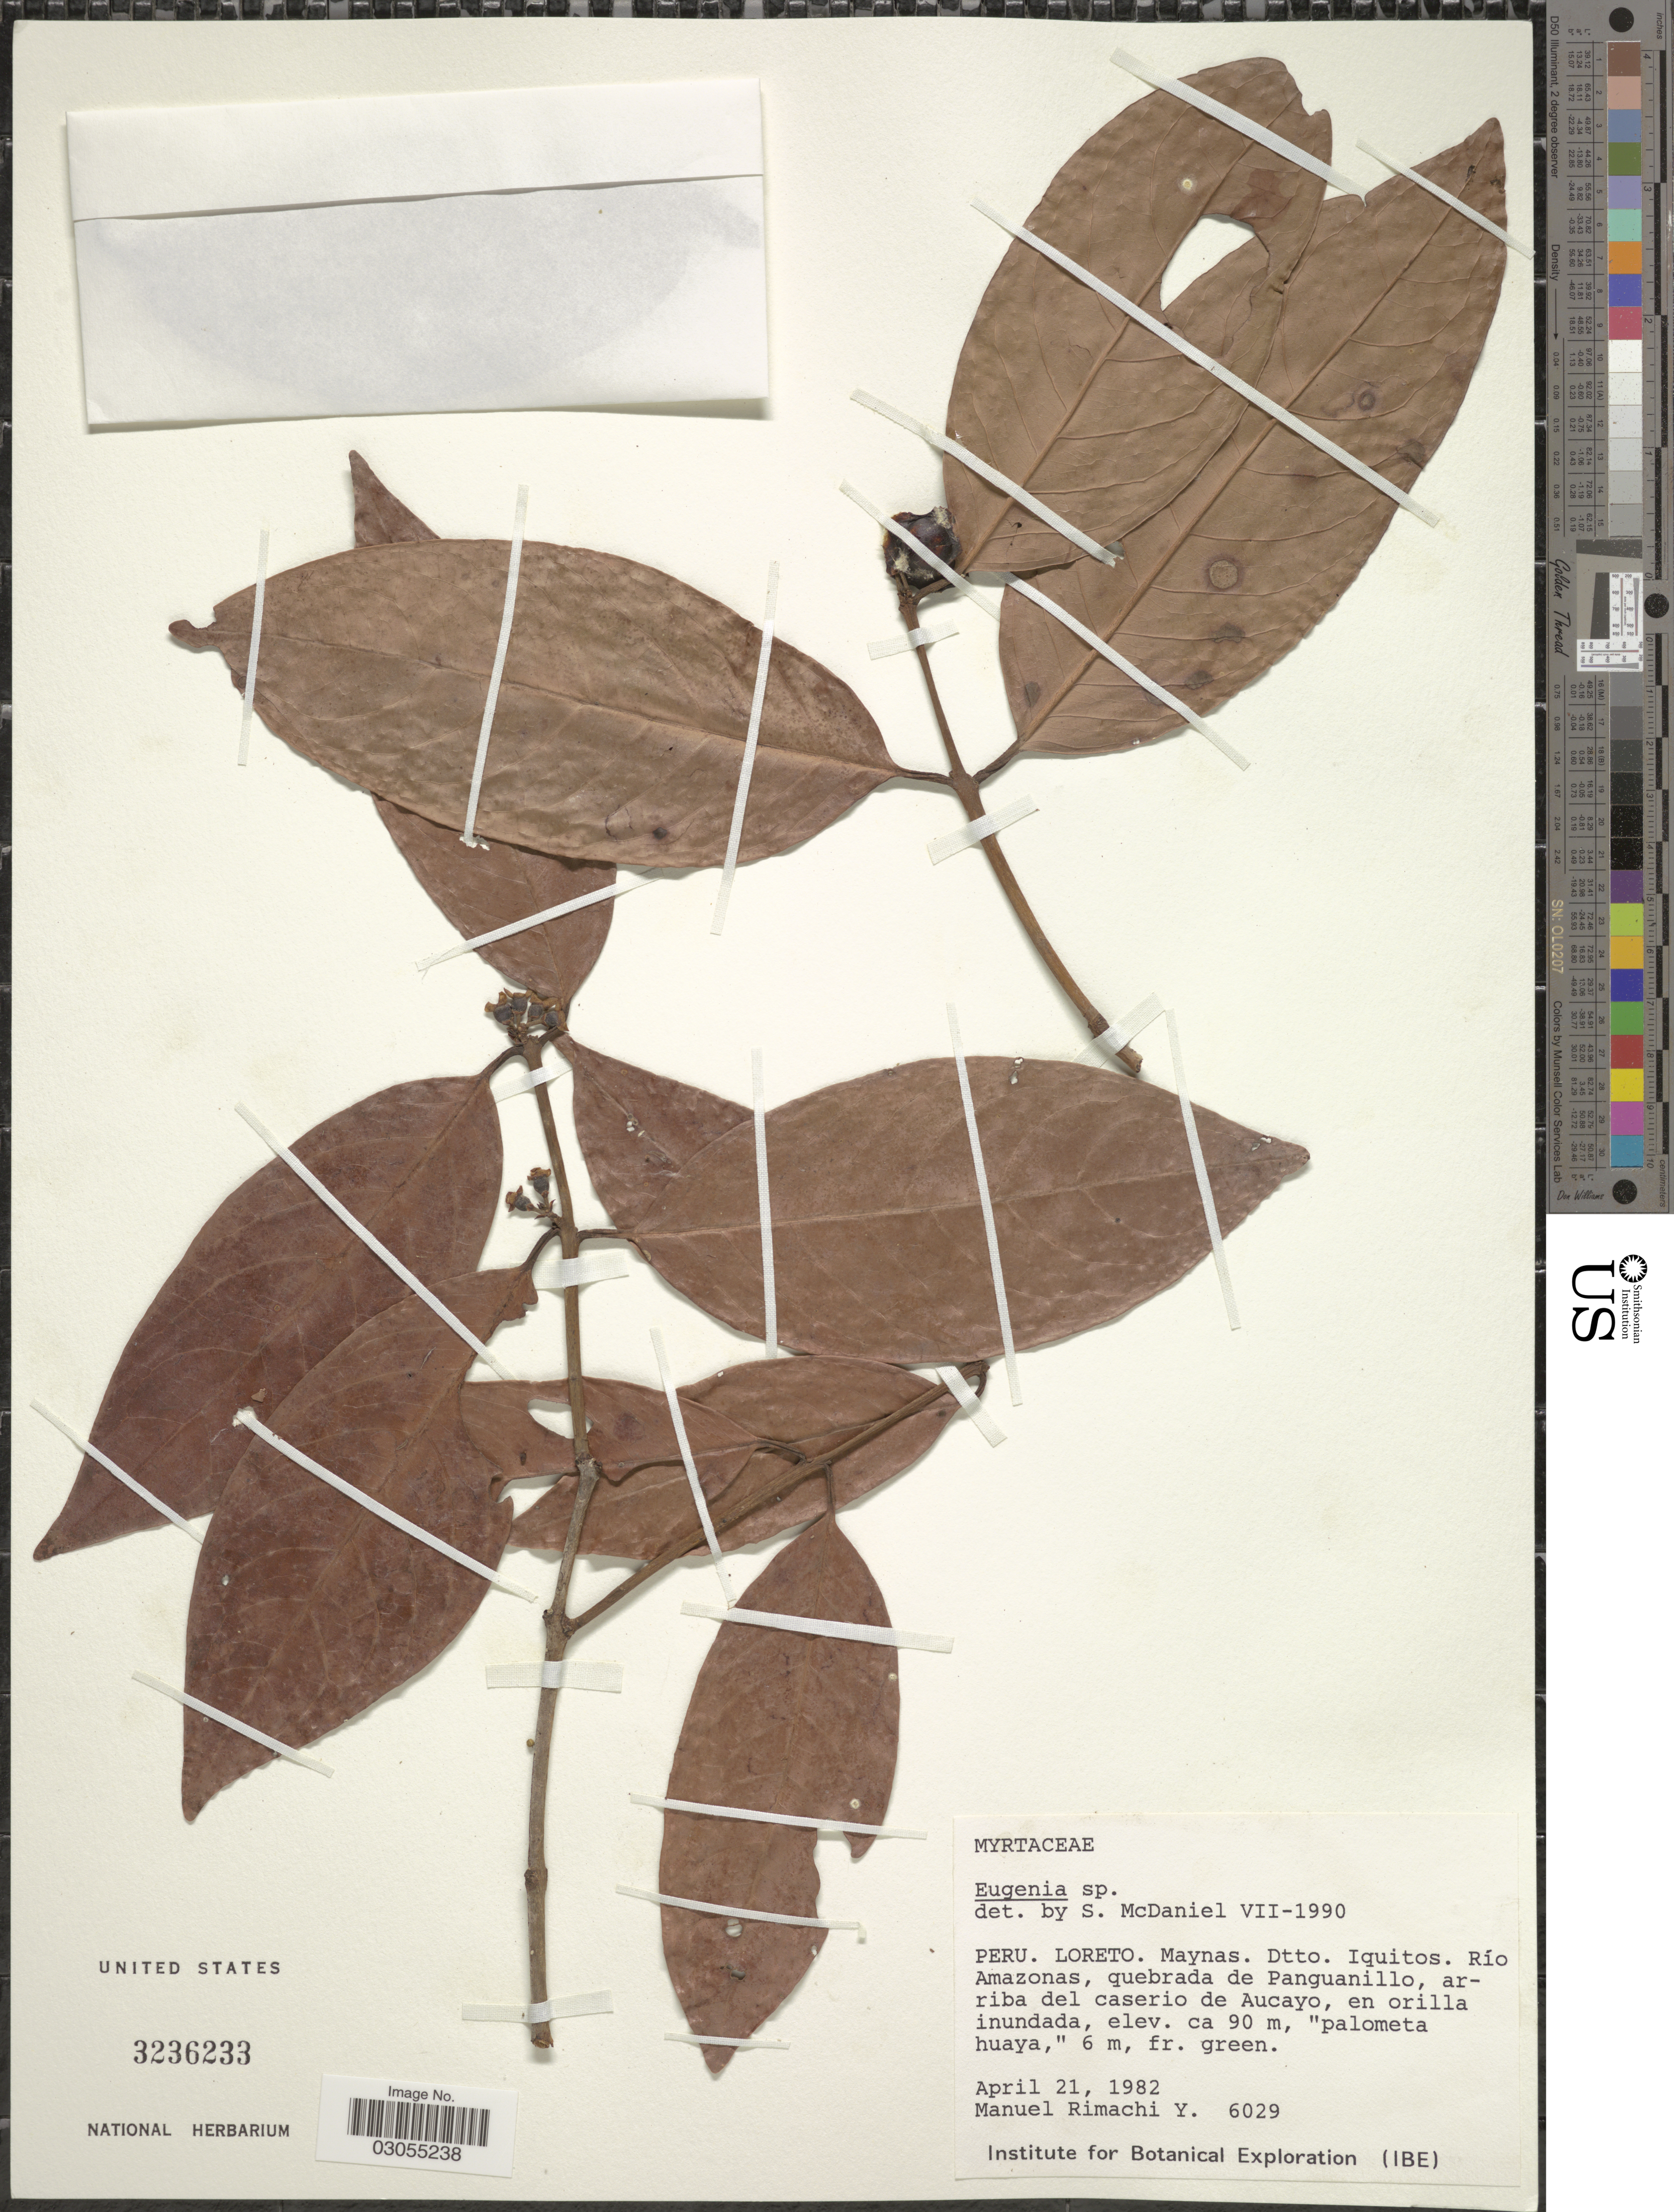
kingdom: Plantae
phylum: Tracheophyta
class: Magnoliopsida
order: Myrtales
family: Myrtaceae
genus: Eugenia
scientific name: Eugenia sp.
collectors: M. Rimachi Y.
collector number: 6029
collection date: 1982-04-21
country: Peru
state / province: Loreto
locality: Maynas. Dtto. Iquitos. Río Amazonas, quebrada de Panguanillo, arriba del caserio de Aucayo, en orilla inundada.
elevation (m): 90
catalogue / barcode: US 3236233